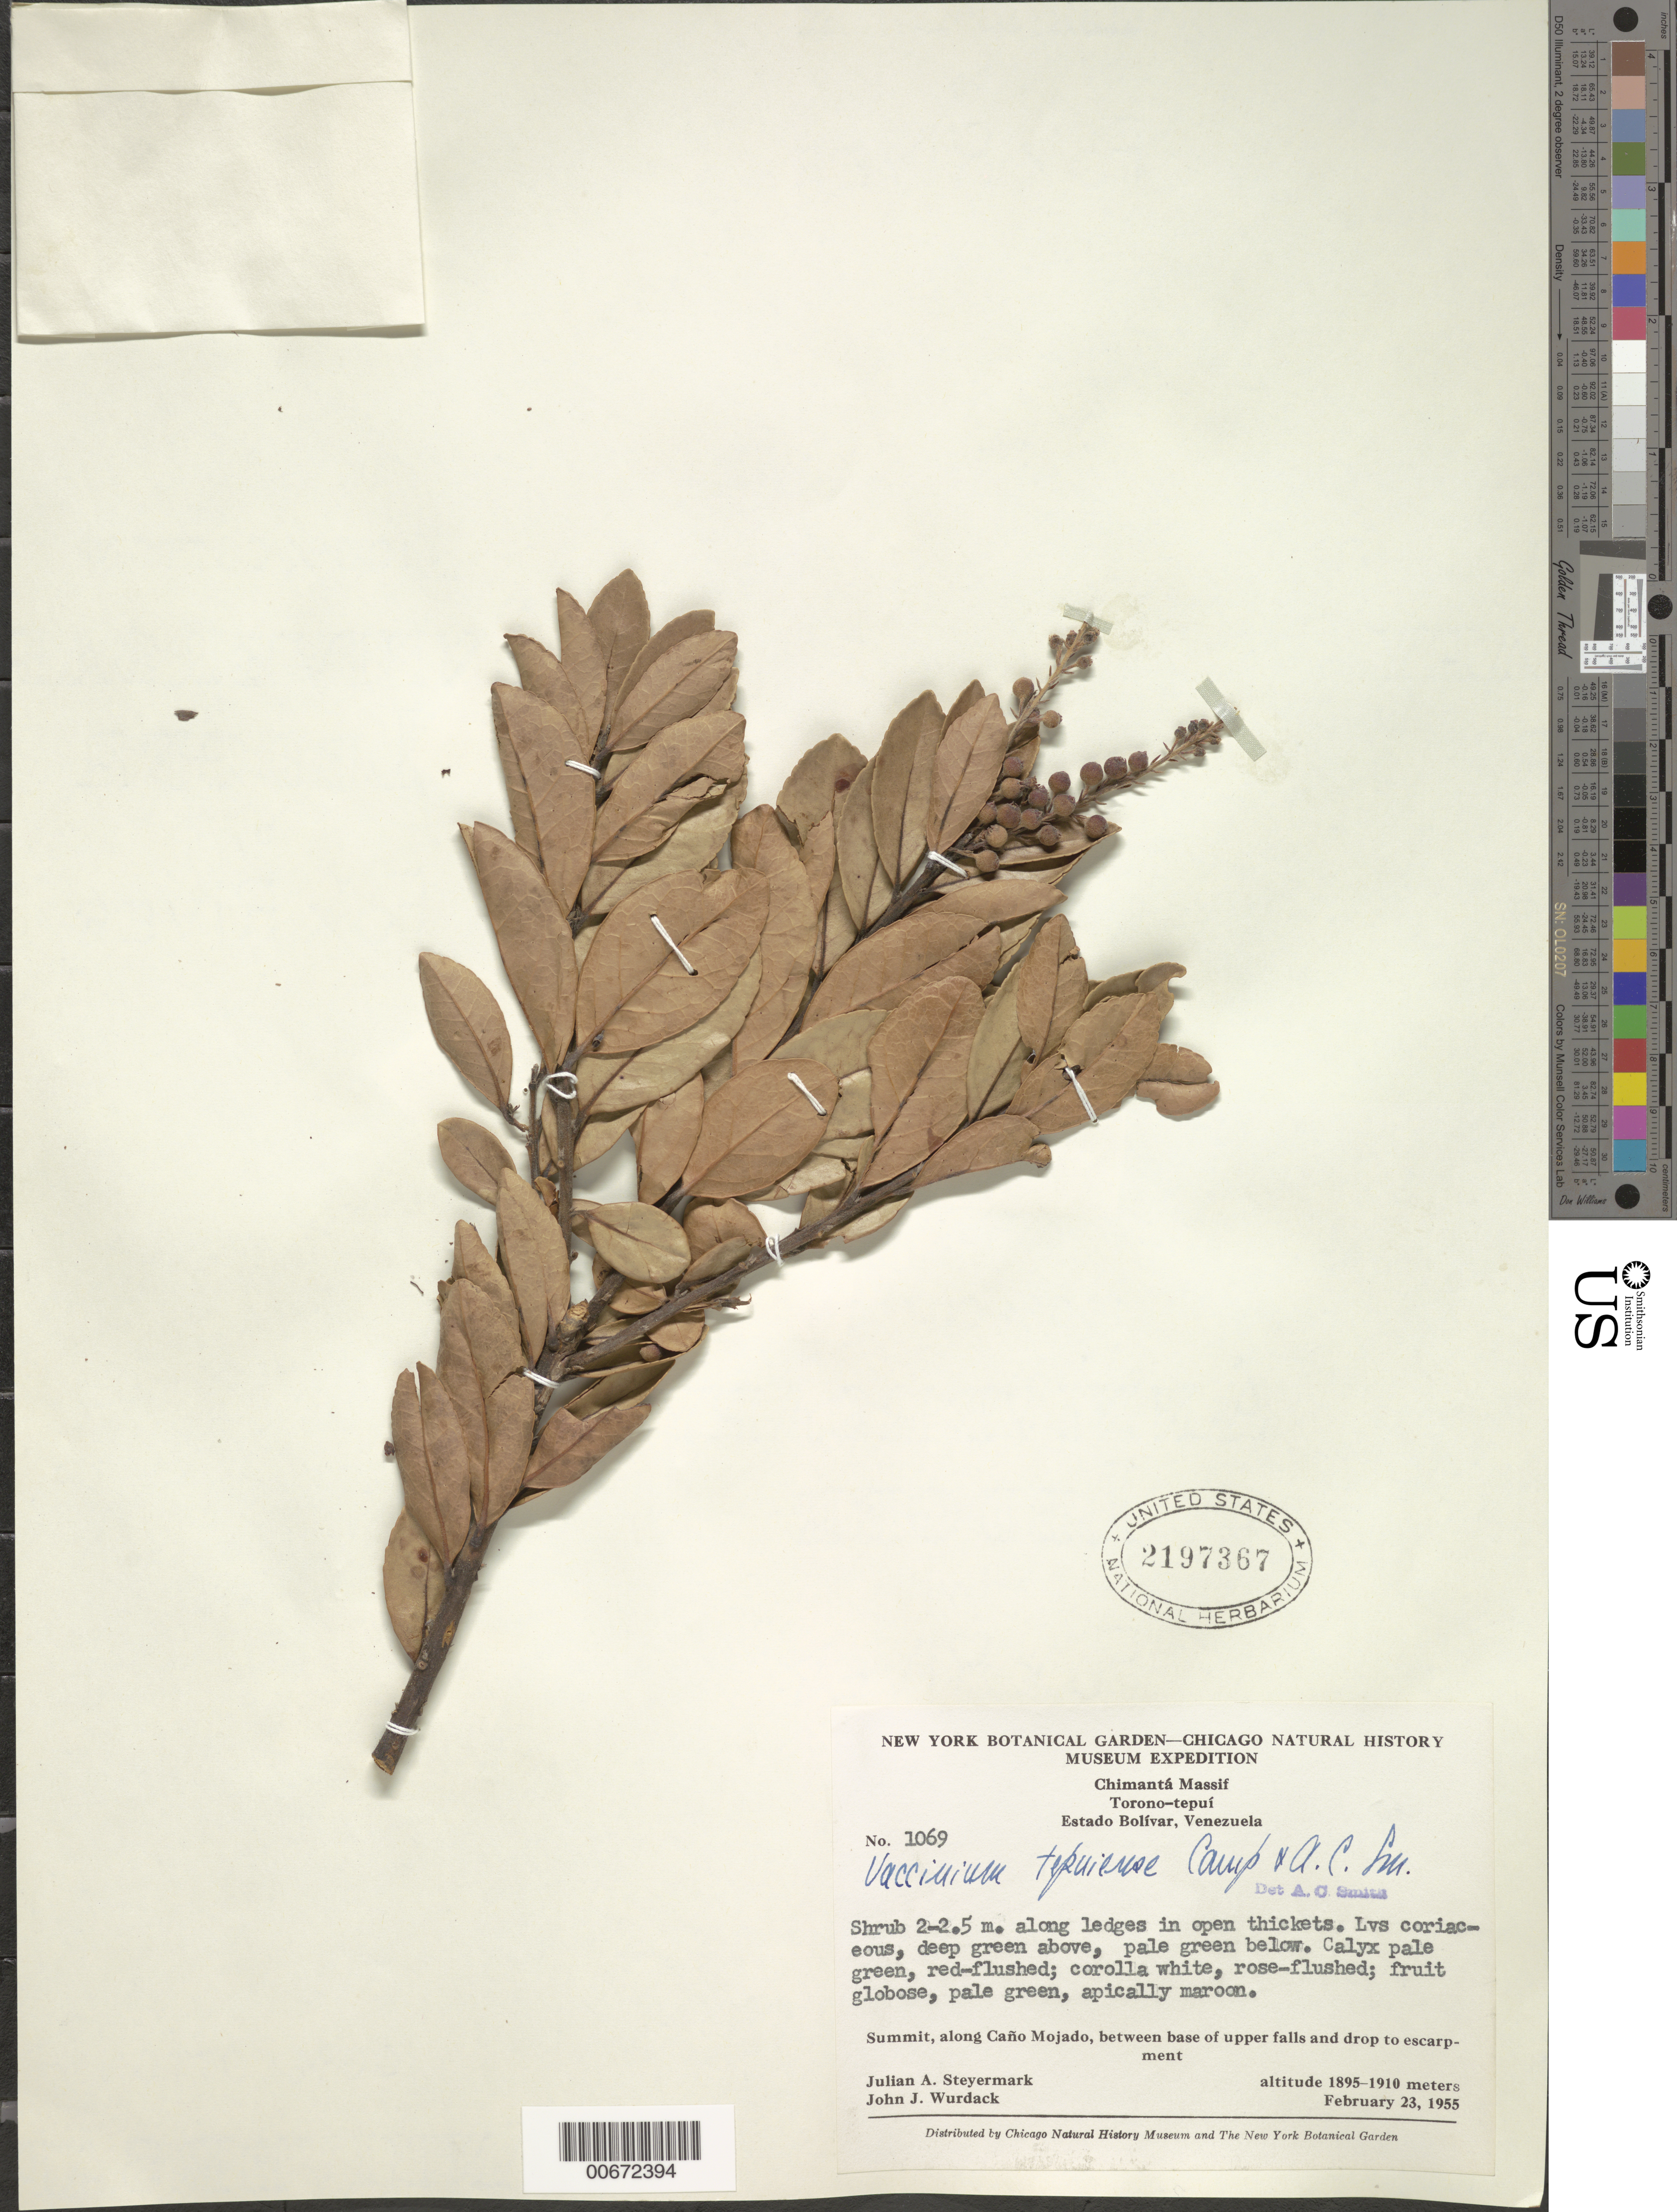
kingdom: Plantae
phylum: Tracheophyta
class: Magnoliopsida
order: Ericales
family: Ericaceae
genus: Vaccinium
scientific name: Vaccinium tepuiense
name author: Camp & A.C. Sm.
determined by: Smith, A. C.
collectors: J. Steyermark & J. J. Wurdack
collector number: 55 1069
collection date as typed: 23-Feb-55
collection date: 1955-02-23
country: Venezuela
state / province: Bolívar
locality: Chimantá Massif, Torono-tepuí, along Caño Mojado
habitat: Along ledges in open thickets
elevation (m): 1895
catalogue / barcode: US 2197367